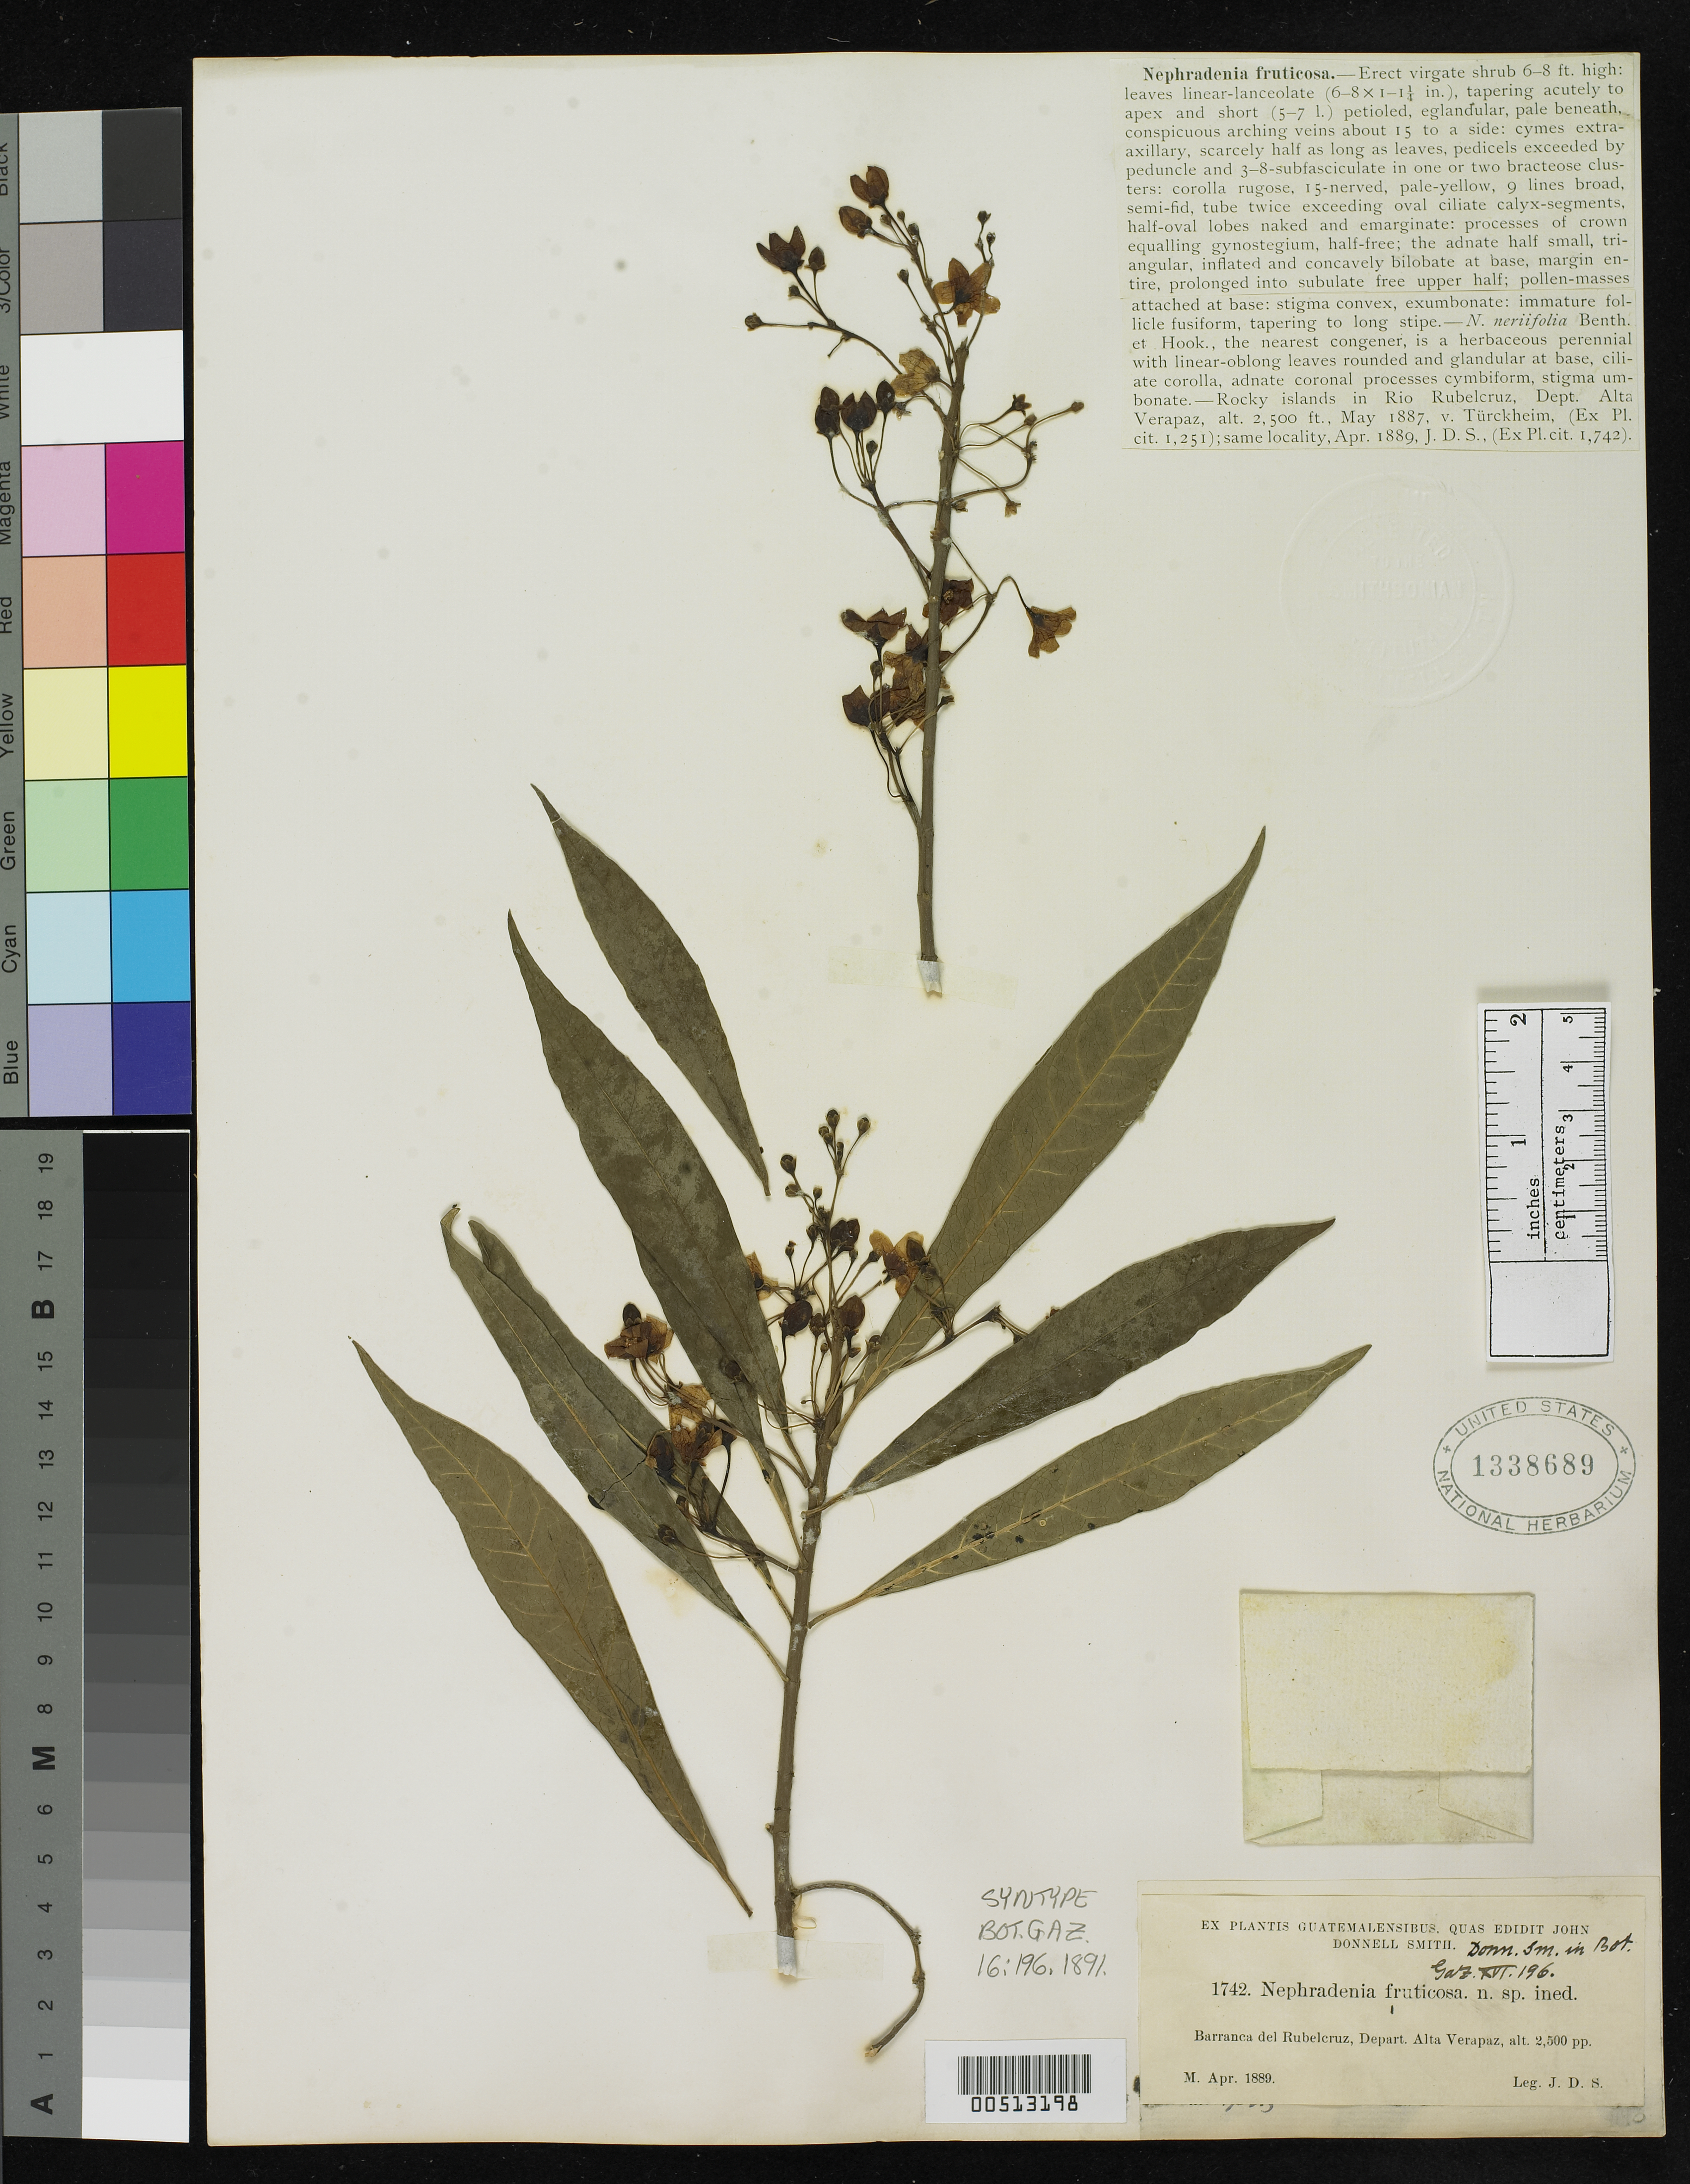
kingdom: Plantae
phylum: Tracheophyta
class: Magnoliopsida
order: Gentianales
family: Apocynaceae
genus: Nephradenia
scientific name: Nephradenia fruticosa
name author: Donn. Sm.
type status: Syntype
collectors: J. Donnell Smith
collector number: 1742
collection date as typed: Apr 1889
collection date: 1889-04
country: Guatemala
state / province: Alta Verapaz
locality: Barranca del Rubelcruz.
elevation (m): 762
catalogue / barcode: US 1338689